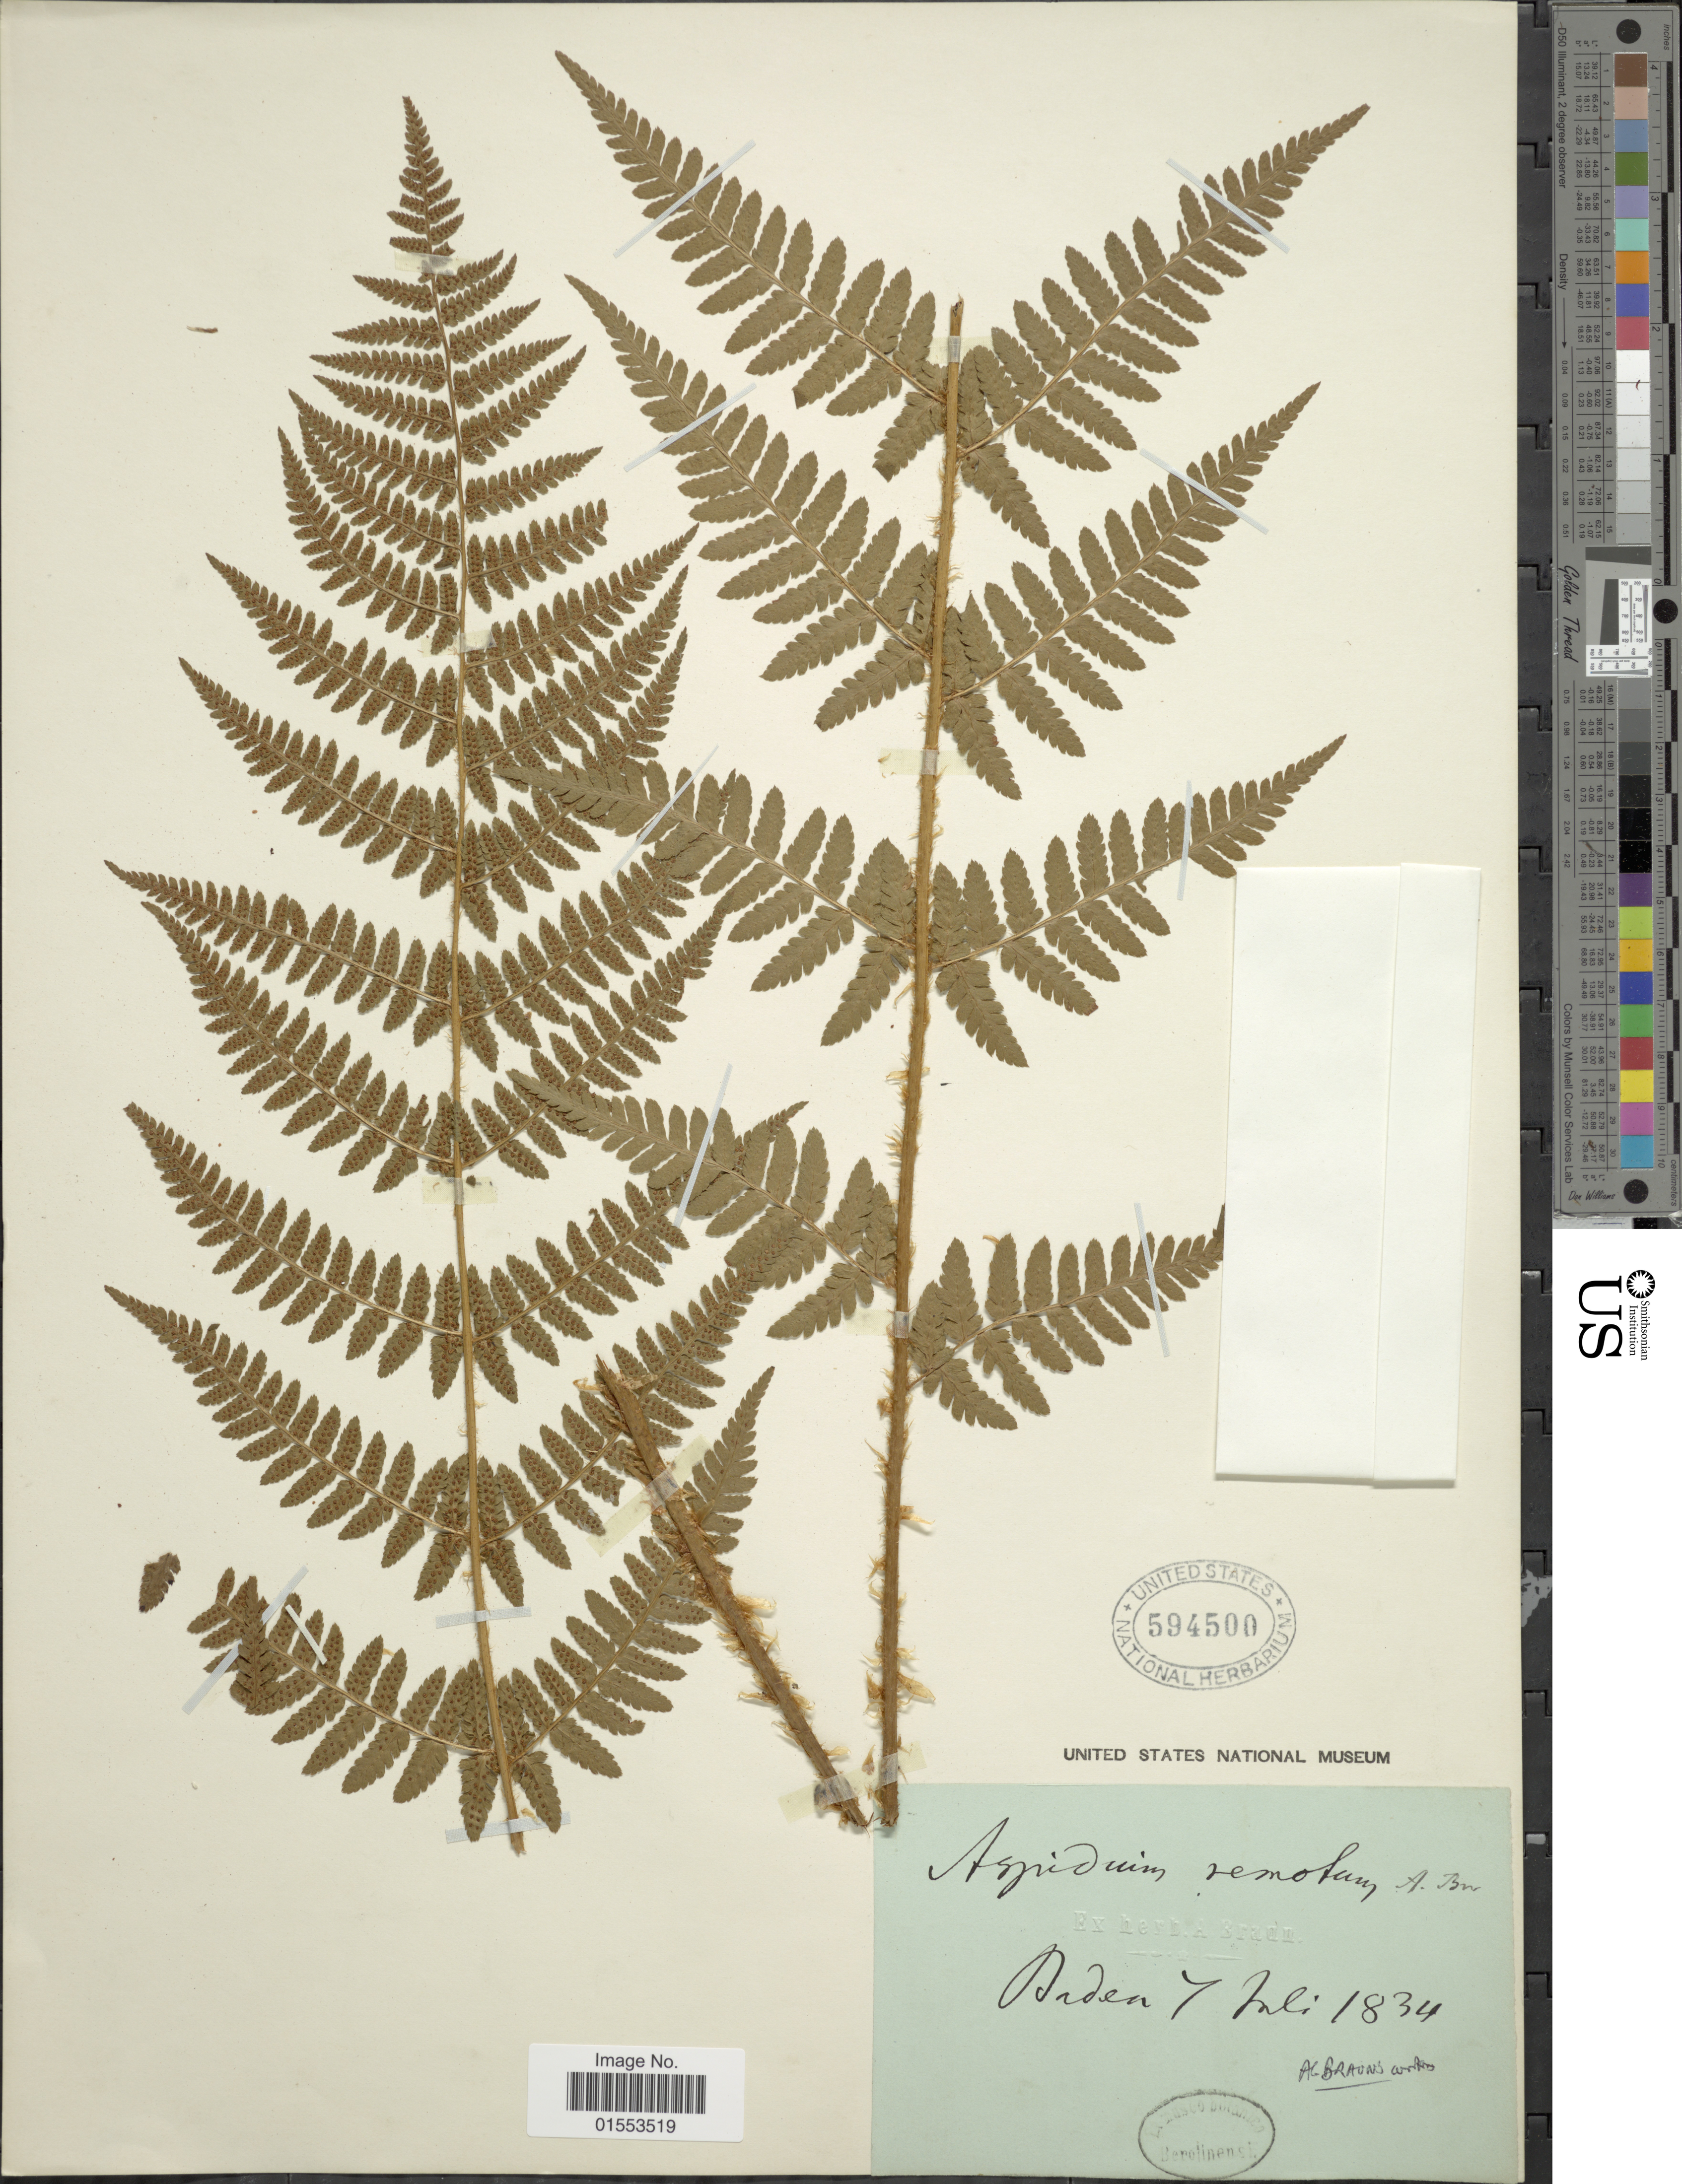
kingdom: Plantae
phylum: Tracheophyta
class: Polypodiopsida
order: Polypodiales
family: Dryopteridaceae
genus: Dryopteris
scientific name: Dryopteris remota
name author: (A. Braun) Hayek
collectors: A. Braun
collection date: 1834-07-07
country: Germany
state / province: Baden-Württemberg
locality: Baden.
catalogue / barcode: US 594500